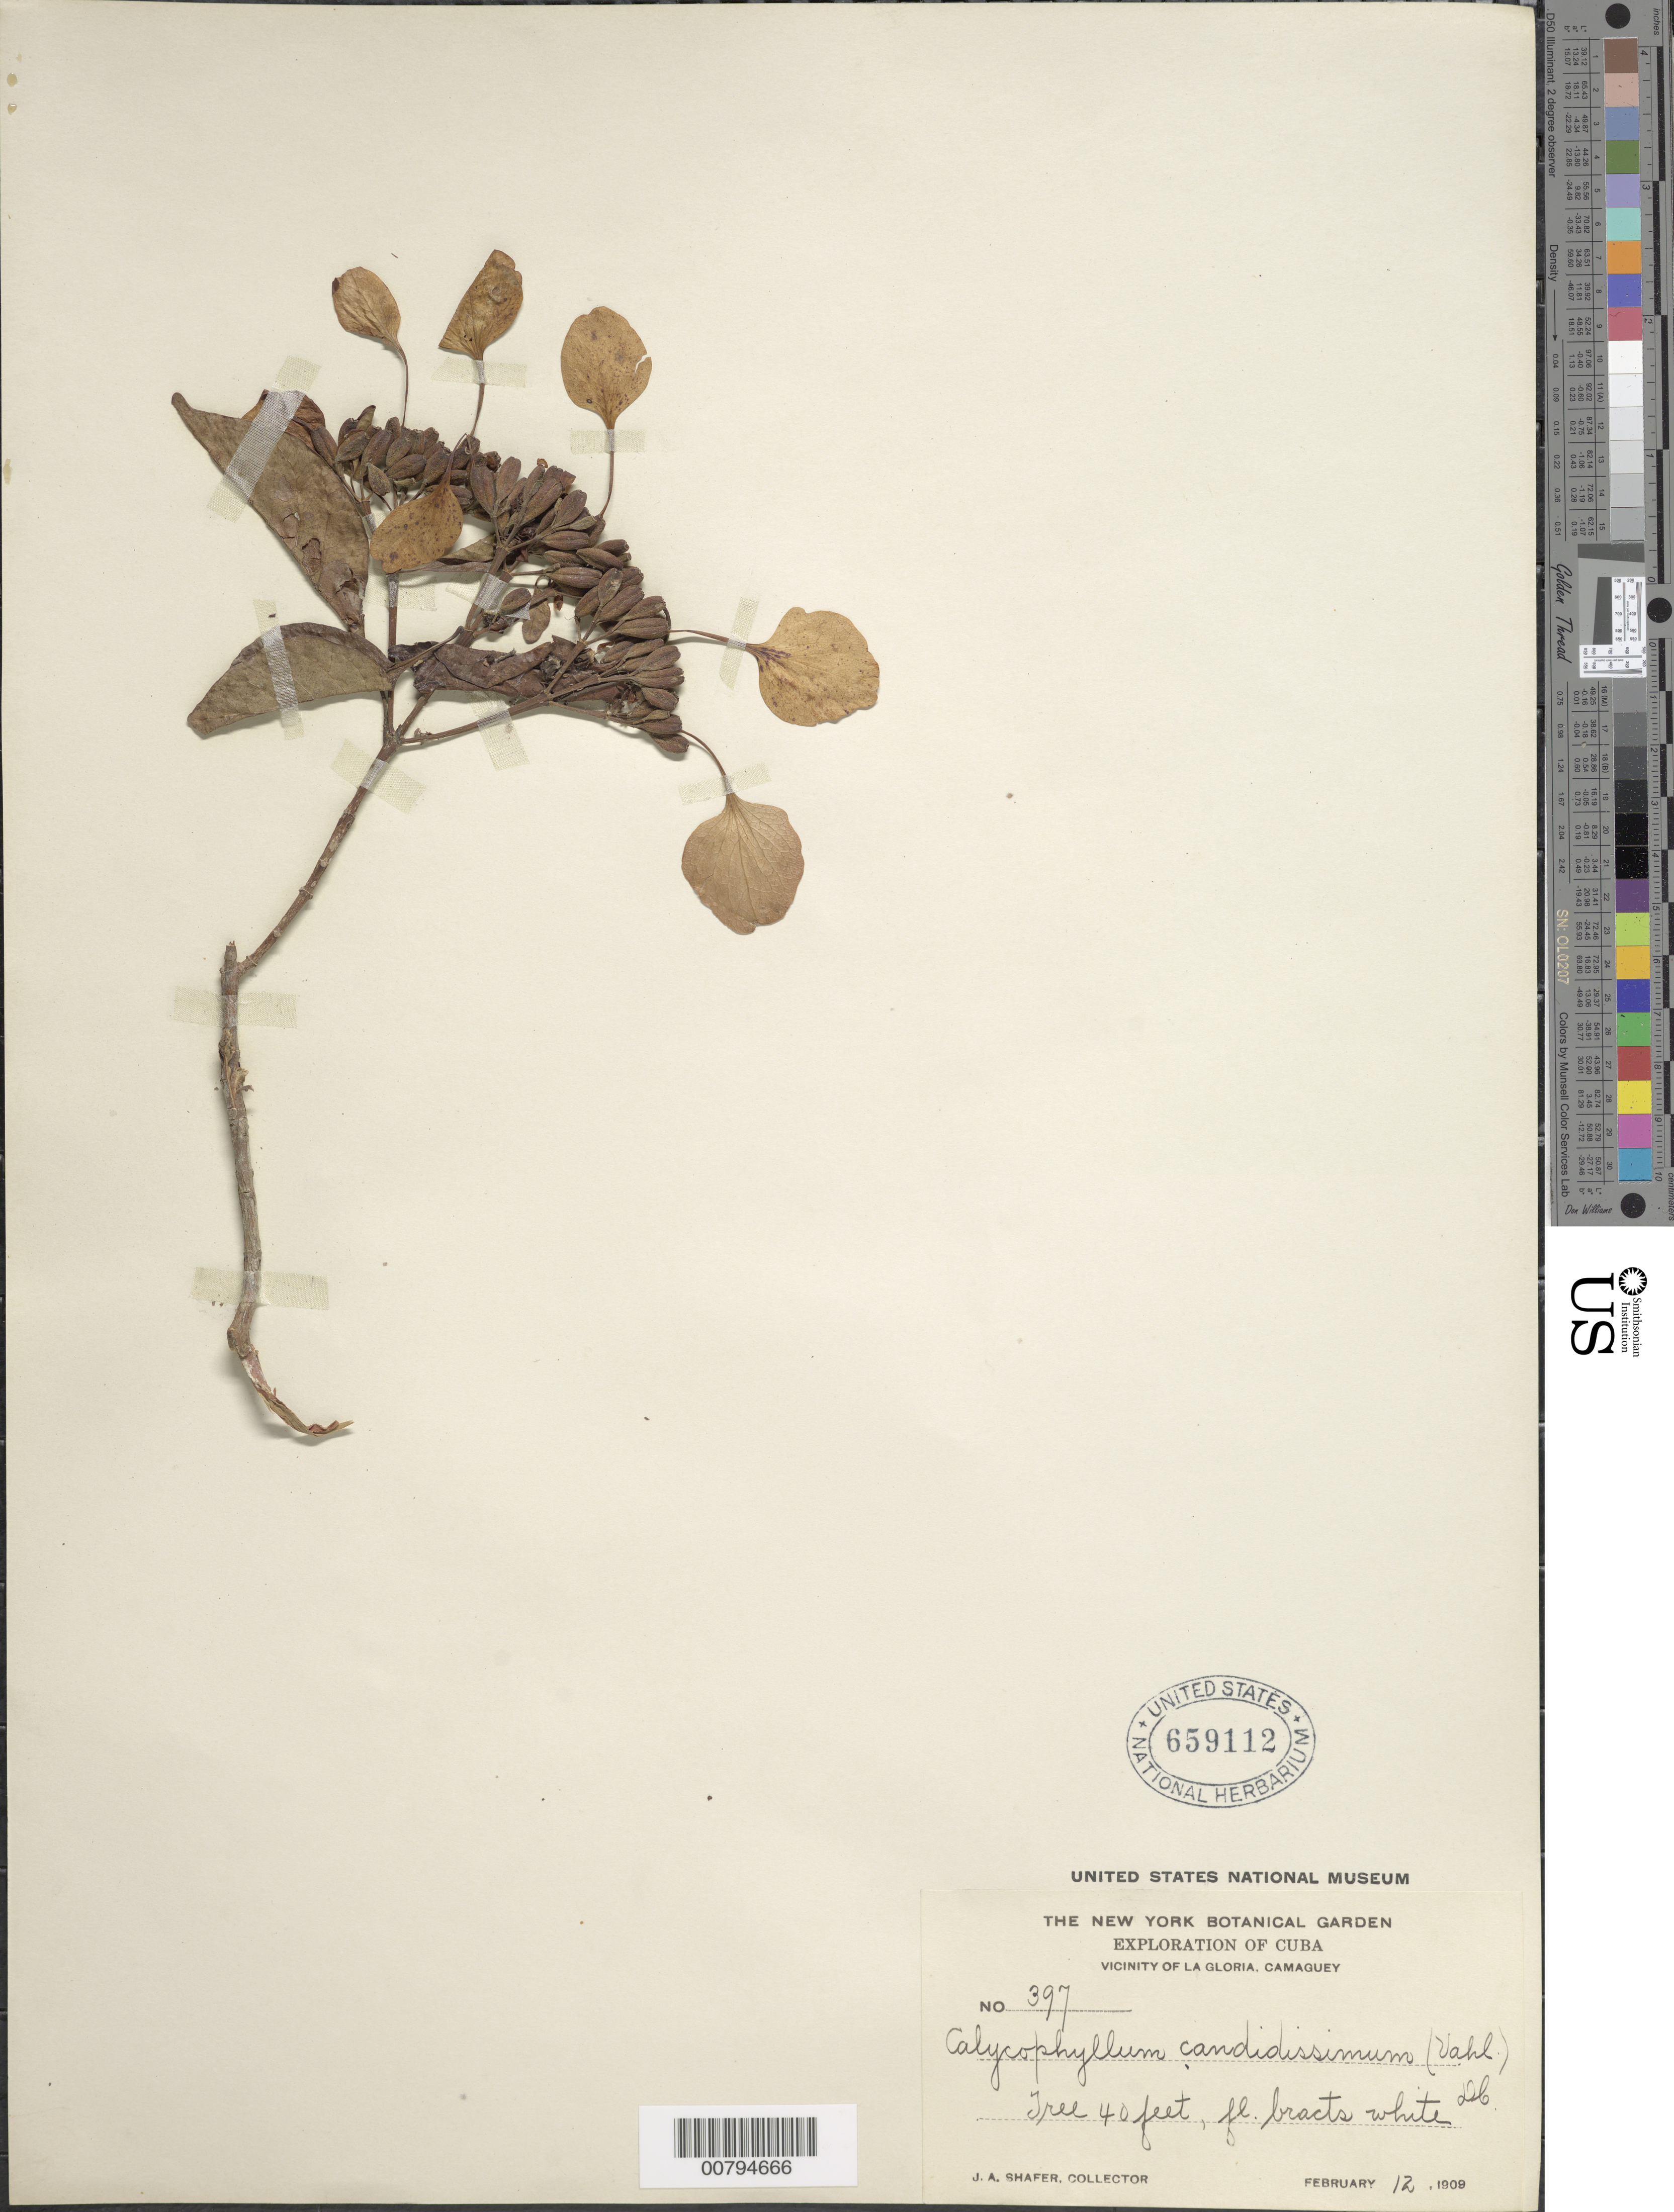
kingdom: Plantae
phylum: Tracheophyta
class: Magnoliopsida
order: Gentianales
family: Rubiaceae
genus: Calycophyllum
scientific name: Calycophyllum candidissimum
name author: (Vahl) DC.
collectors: J. A. Shafer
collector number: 397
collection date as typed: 12 Feb 1909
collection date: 1909-02-12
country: Cuba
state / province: Camaguey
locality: Vicinity of La Gloria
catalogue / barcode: US 659112